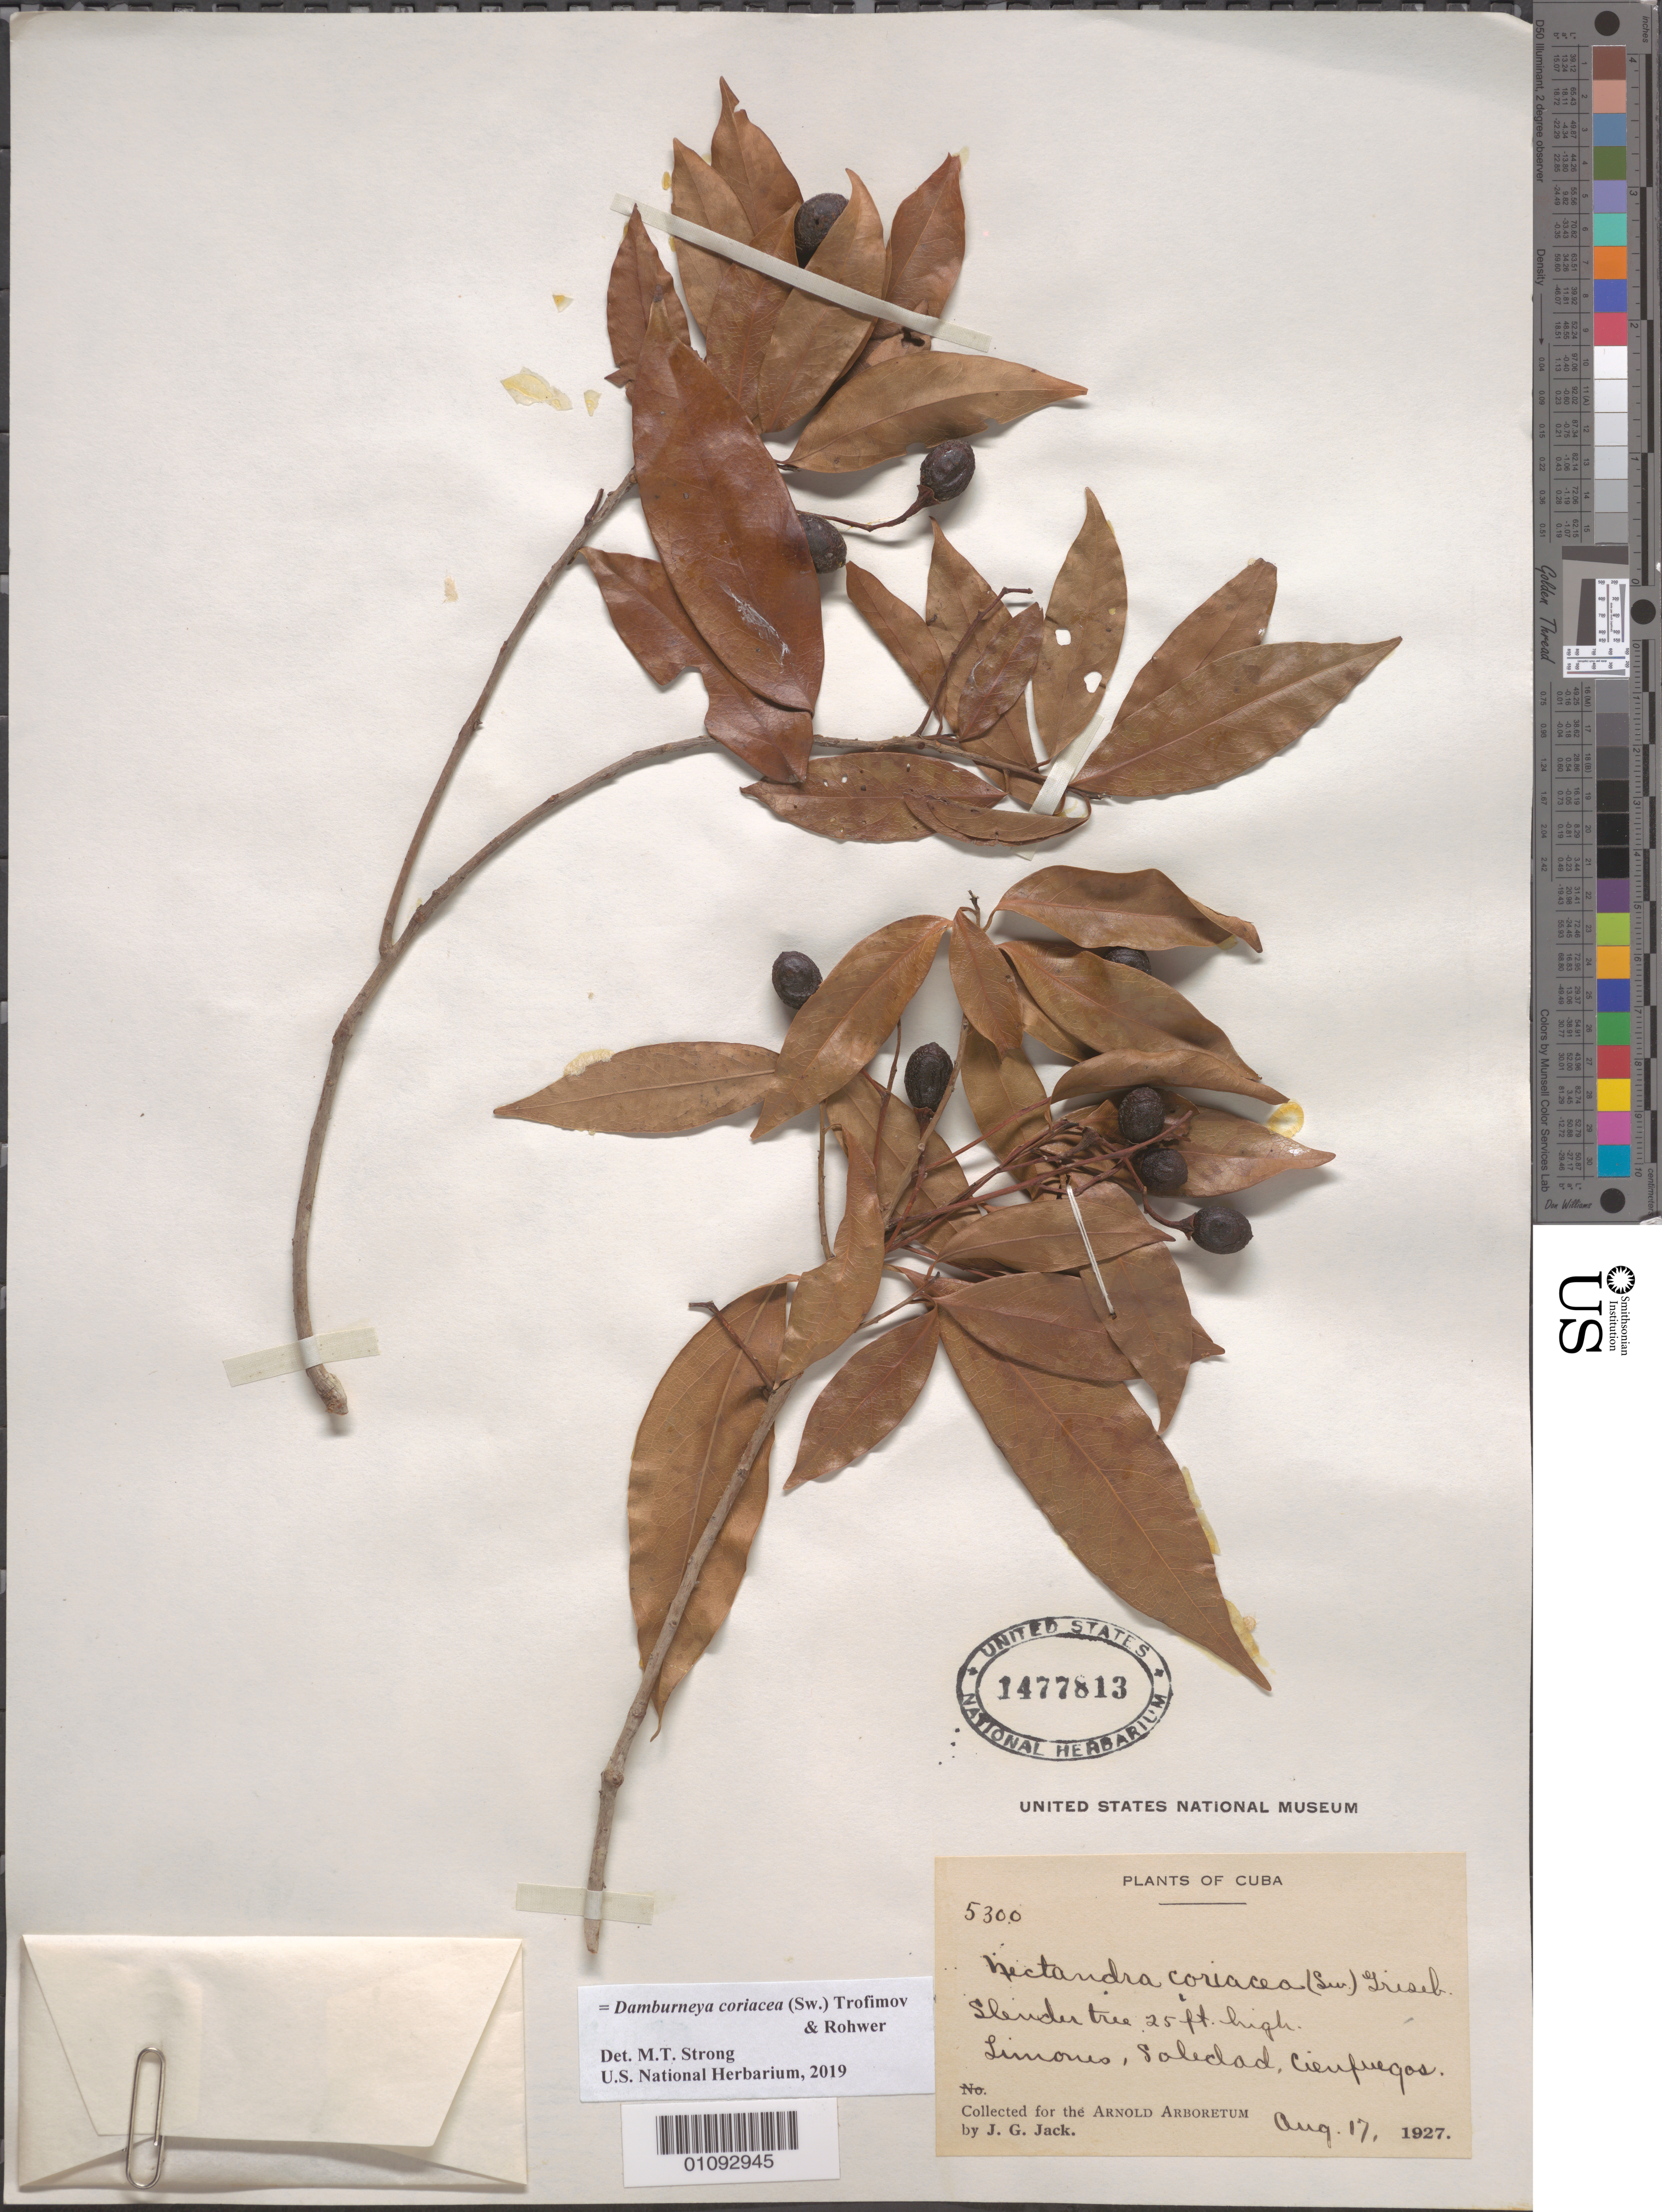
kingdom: Plantae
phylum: Tracheophyta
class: Magnoliopsida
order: Laurales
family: Lauraceae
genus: Damburneya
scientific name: Damburneya coriacea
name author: (Sw.) Trofimov & Rohwer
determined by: Strong, M. T., (US), Smithsonian Institution - National Museum of Natural History (UNITED STATES)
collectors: J. G. Jack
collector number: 5300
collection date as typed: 17 Aug 1927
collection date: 1927-08-17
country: Cuba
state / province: Cienfuegos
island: Cuba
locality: Limones, Soledad, Cienfuegos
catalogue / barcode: US 1477813